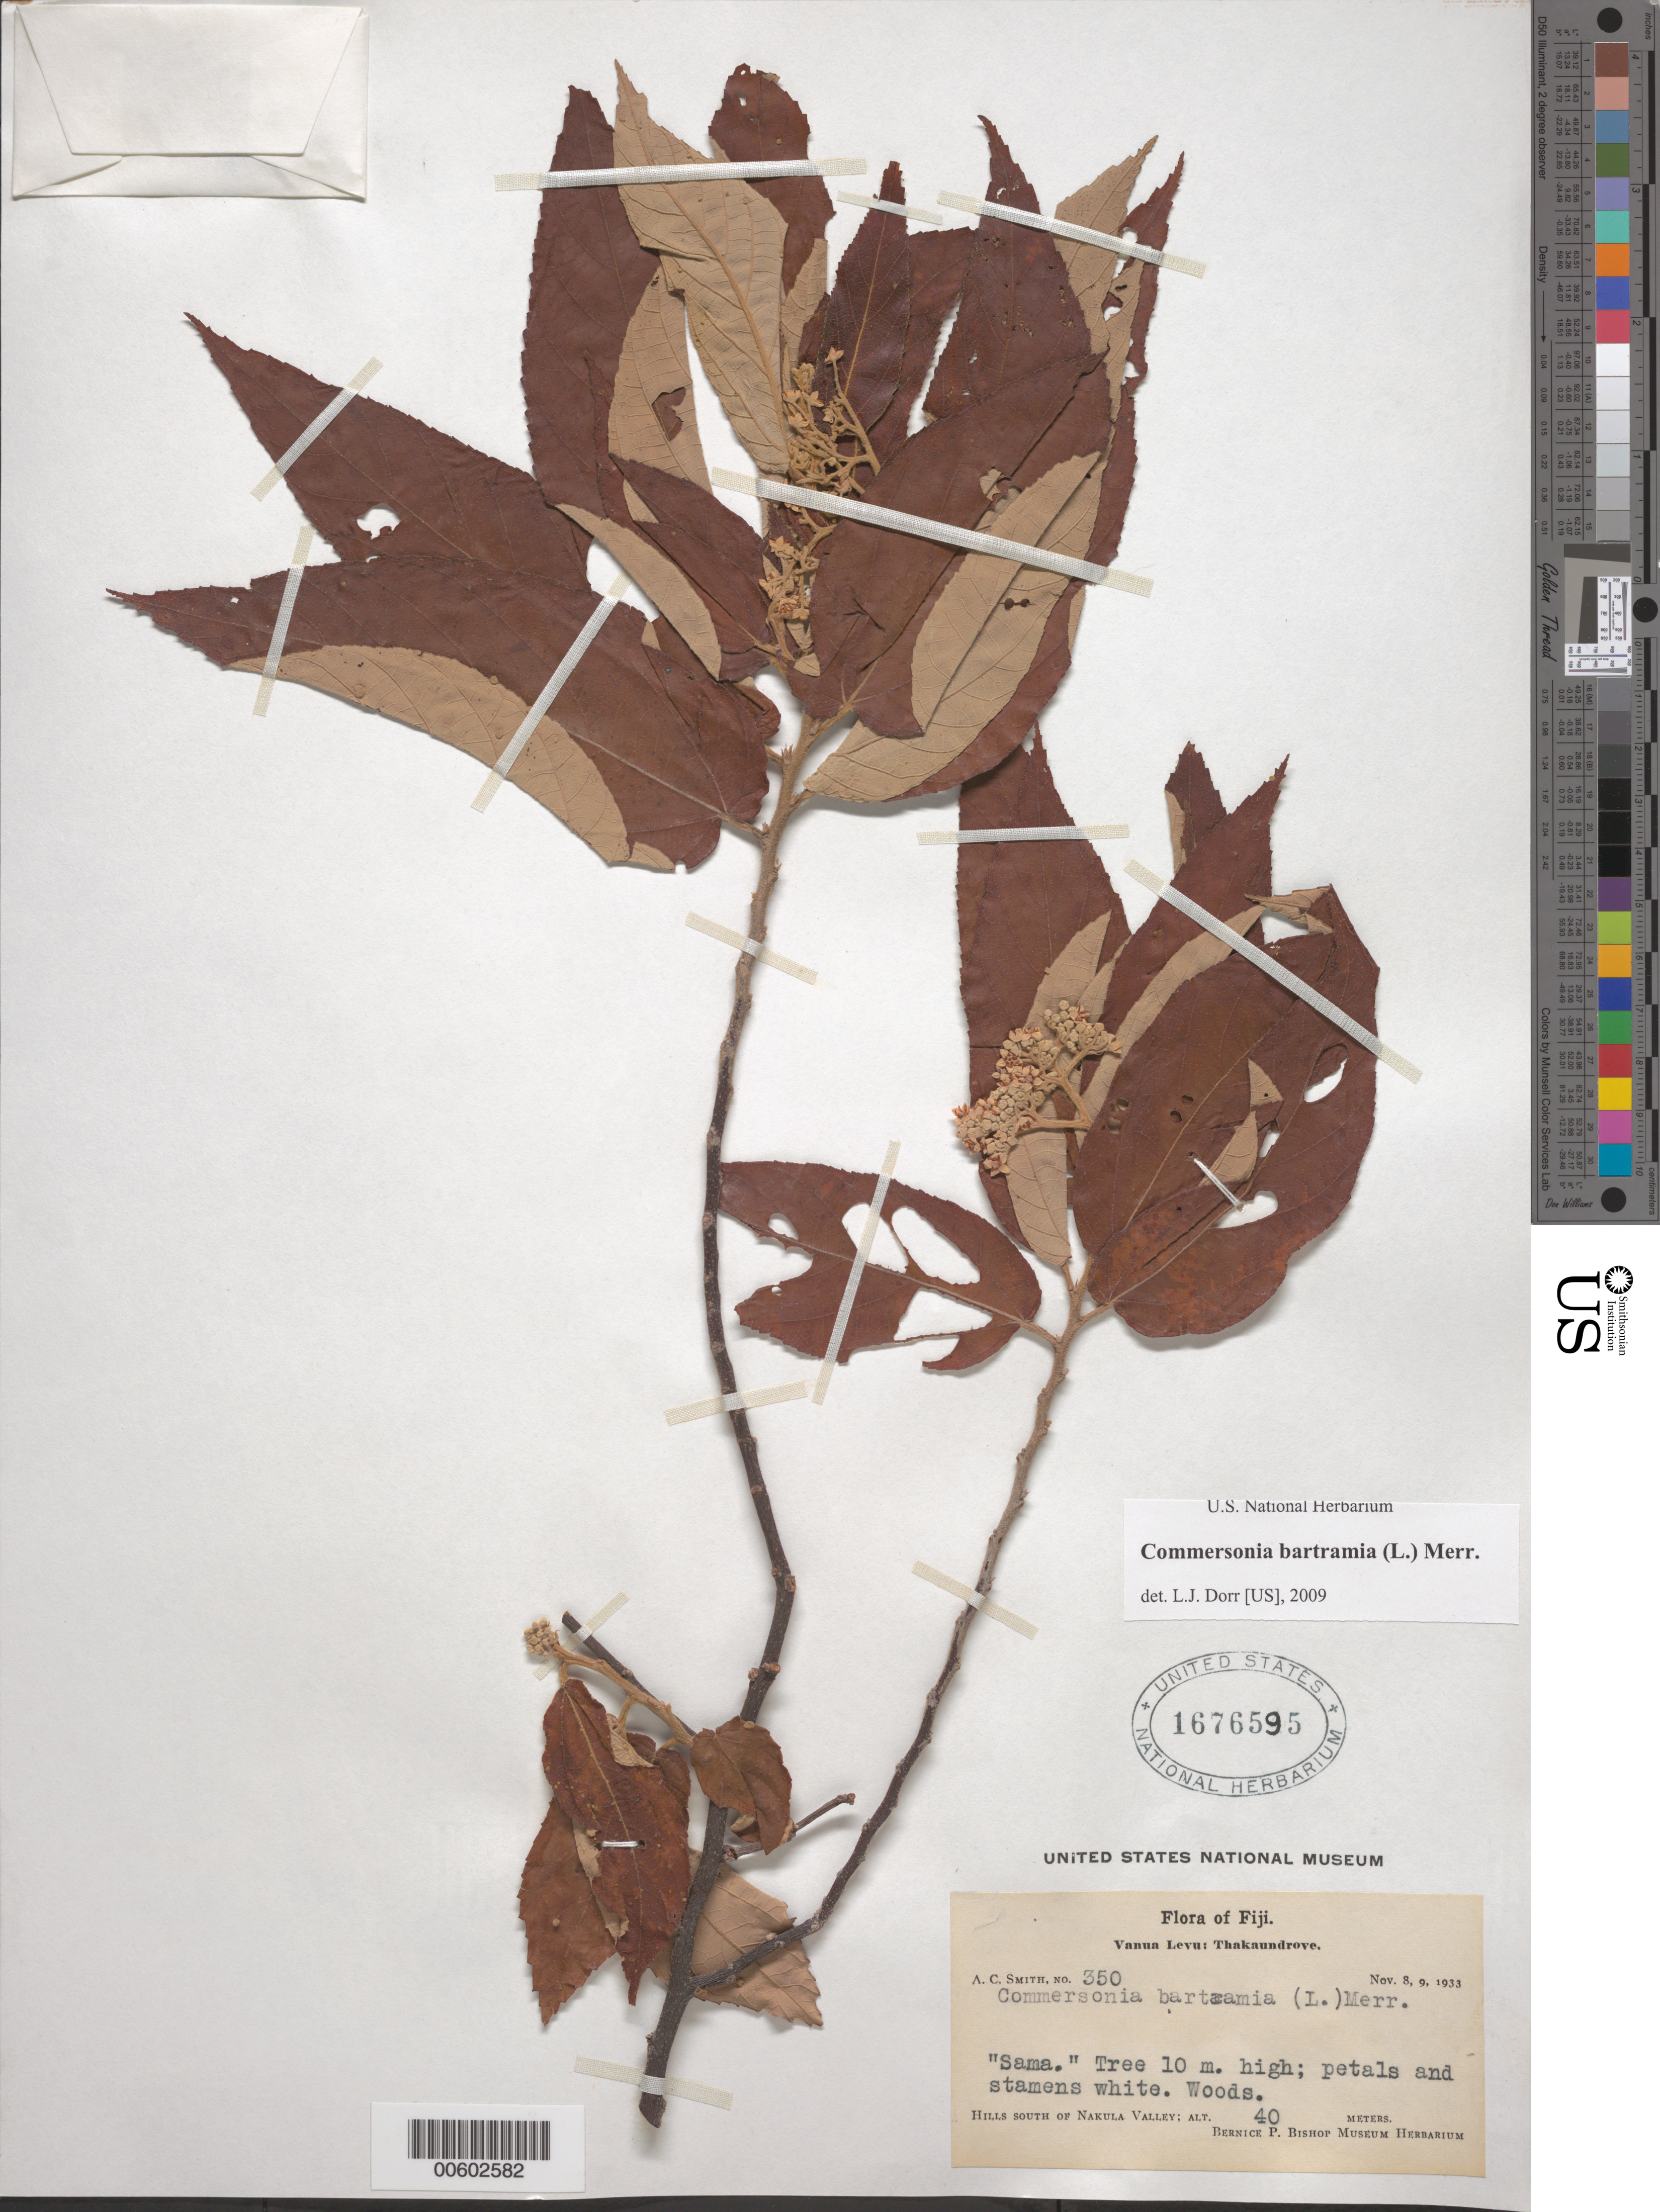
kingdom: Plantae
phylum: Tracheophyta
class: Magnoliopsida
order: Malvales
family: Malvaceae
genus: Commersonia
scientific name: Commersonia bartramia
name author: (L.) Merr.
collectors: A. C. Smith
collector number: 350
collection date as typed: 08 Nov 1933 to 09 Nov 1933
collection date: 1933-11-08/1933-11-09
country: Fiji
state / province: Northern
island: Vanua Levu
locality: Thakaundrove. Hills south of Nakula Valley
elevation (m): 40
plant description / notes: Common name: Sama; US, GH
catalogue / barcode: US 1676595